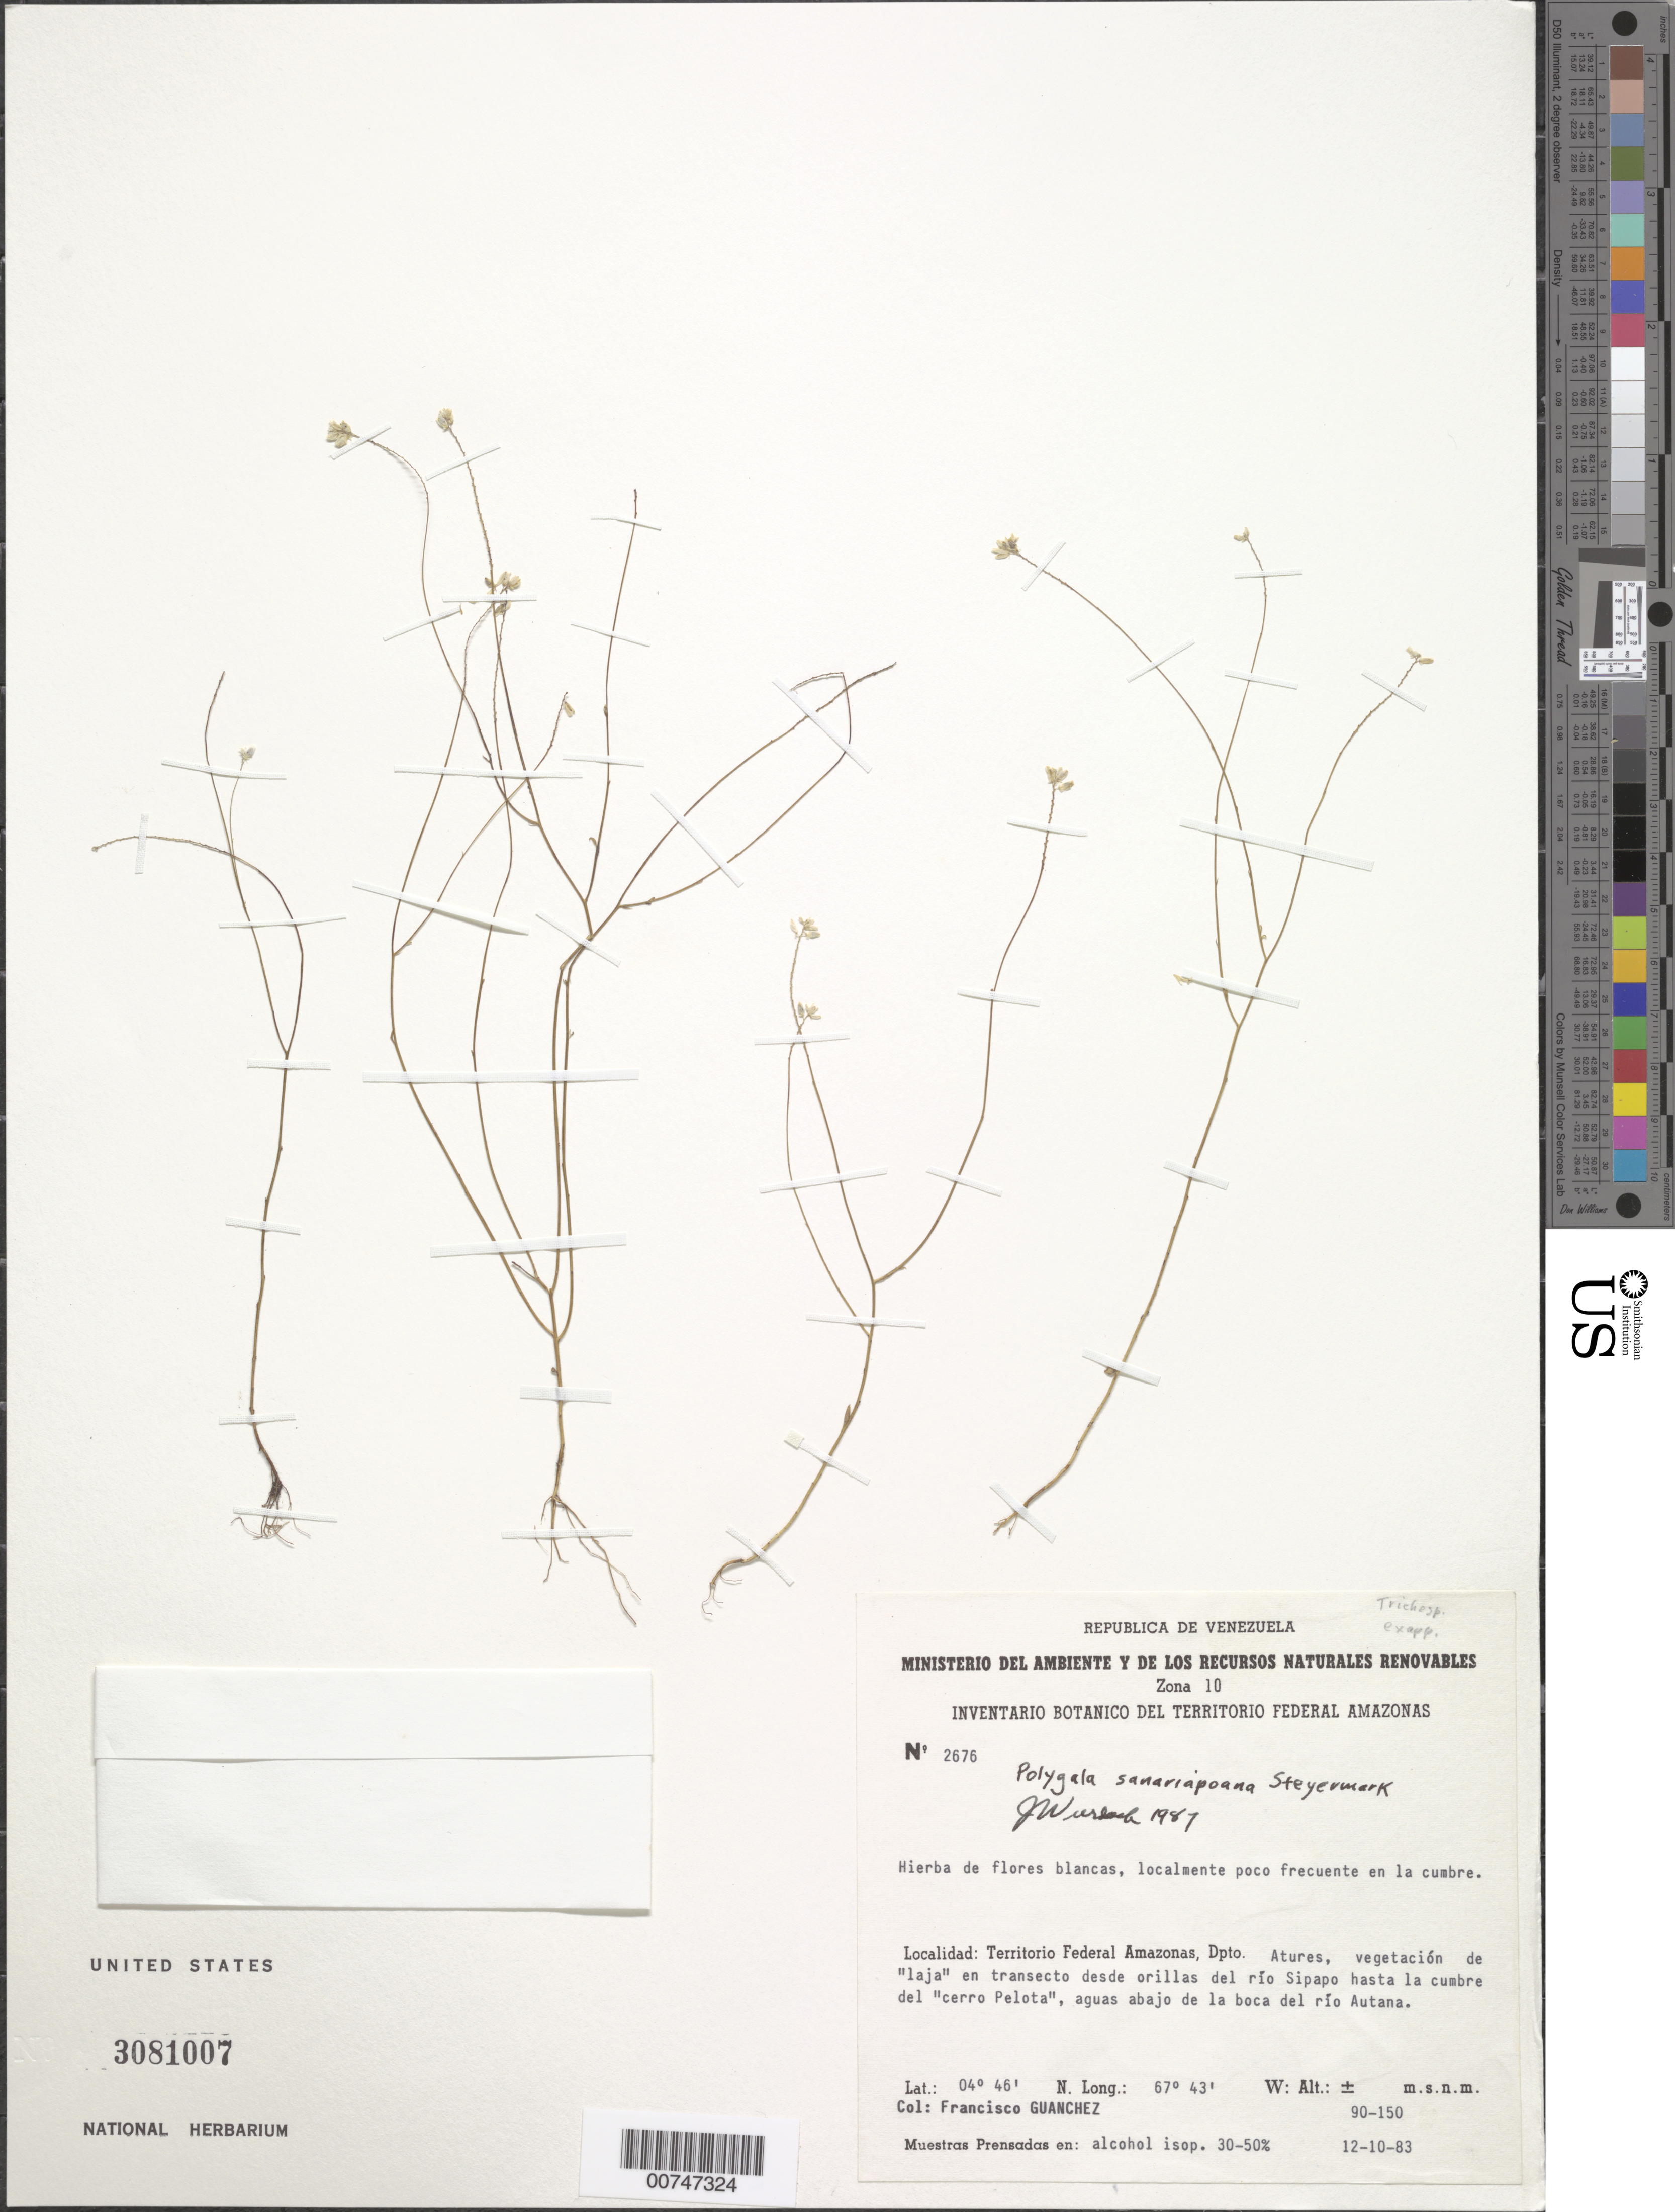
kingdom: Plantae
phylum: Tracheophyta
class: Magnoliopsida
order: Fabales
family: Polygalaceae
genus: Polygala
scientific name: Polygala sanariapoana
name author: Steyerm.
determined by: Wurdack, John J., (US), US (UNITED STATES)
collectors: F. Guánchez M.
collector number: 2676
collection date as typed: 12-Oct-83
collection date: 1983-10-12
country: Venezuela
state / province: Amazonas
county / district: Atures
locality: Río Sipapo, "Cerro Pelota", río Autana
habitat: Cumbre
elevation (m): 90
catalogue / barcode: US 3081007